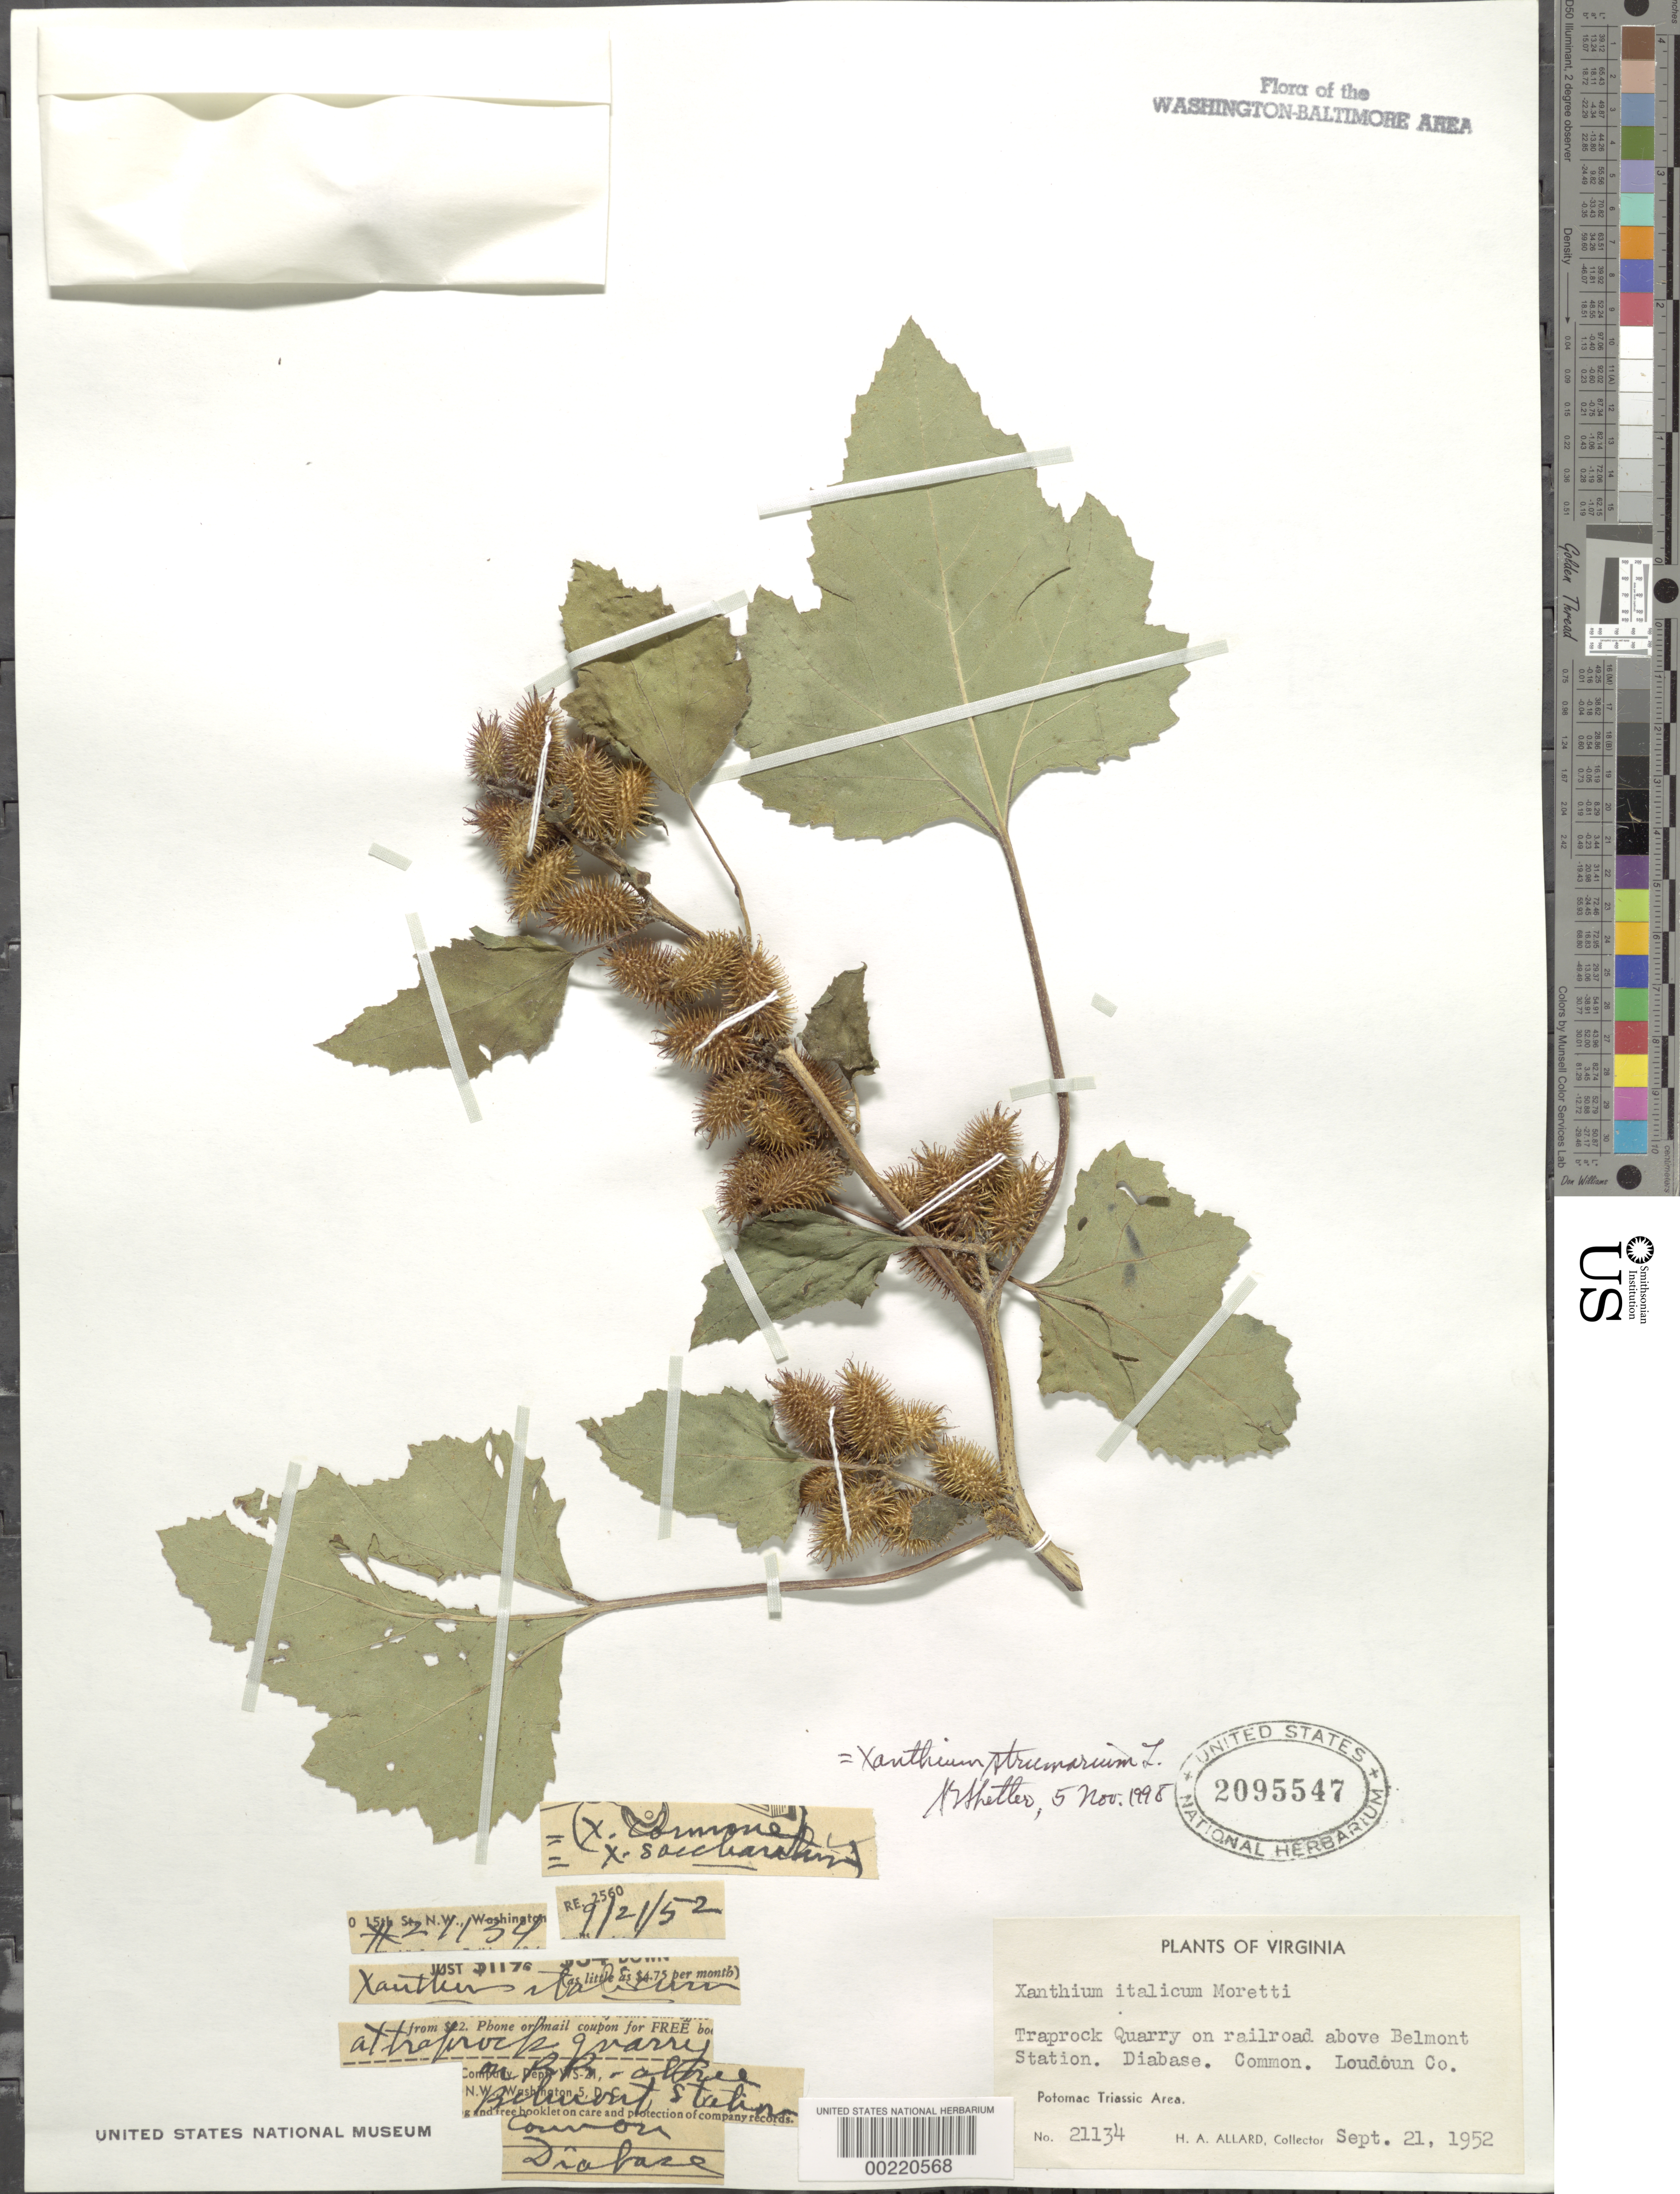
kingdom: Plantae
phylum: Tracheophyta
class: Magnoliopsida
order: Asterales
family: Asteraceae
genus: Xanthium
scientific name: Xanthium strumarium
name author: L.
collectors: H. A. Allard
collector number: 21134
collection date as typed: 21 Sep 1952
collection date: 1952-09-21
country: United States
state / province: Virginia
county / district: Loudoun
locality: Above Belmont Station near Goose Creek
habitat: Railroad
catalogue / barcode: US 2095547